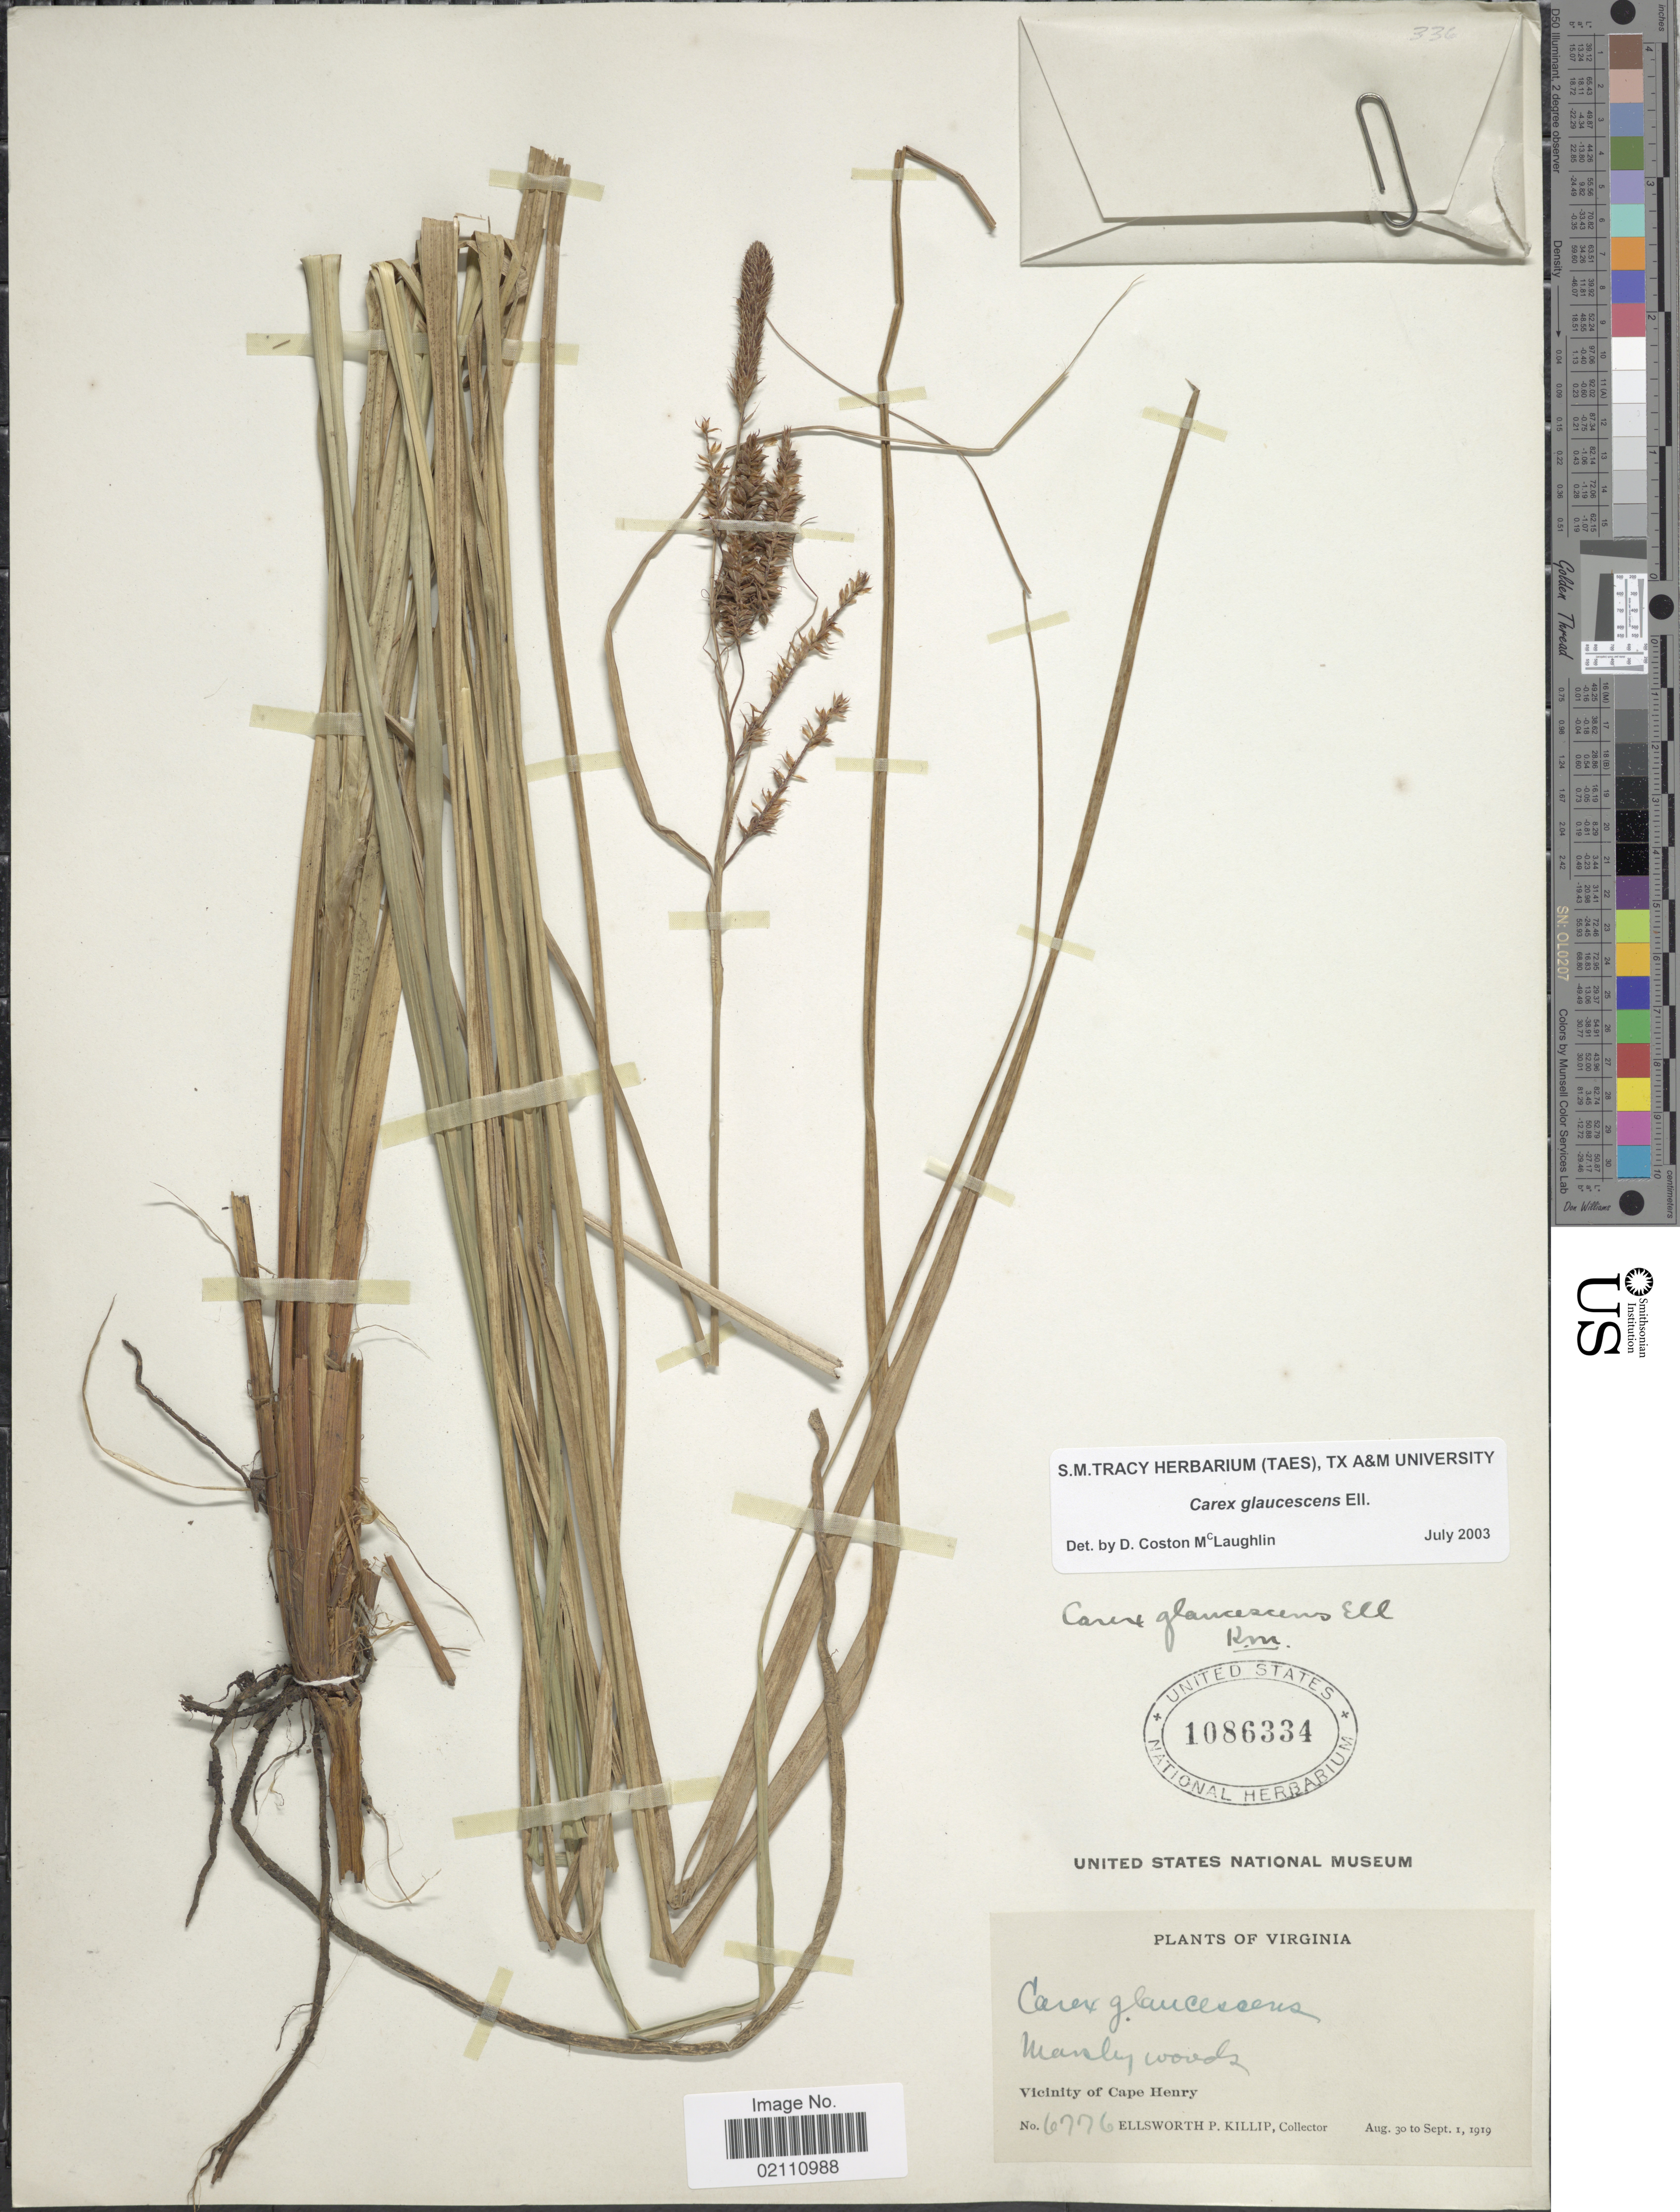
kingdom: Plantae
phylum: Tracheophyta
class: Liliopsida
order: Poales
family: Cyperaceae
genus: Carex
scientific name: Carex glaucescens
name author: Elliott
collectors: E. P. Killip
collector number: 6776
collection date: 1919-08-30/1919-09-01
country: United States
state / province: Virginia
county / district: City of Virginia Beach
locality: Vicinity of Cape Henry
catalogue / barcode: US 1086334